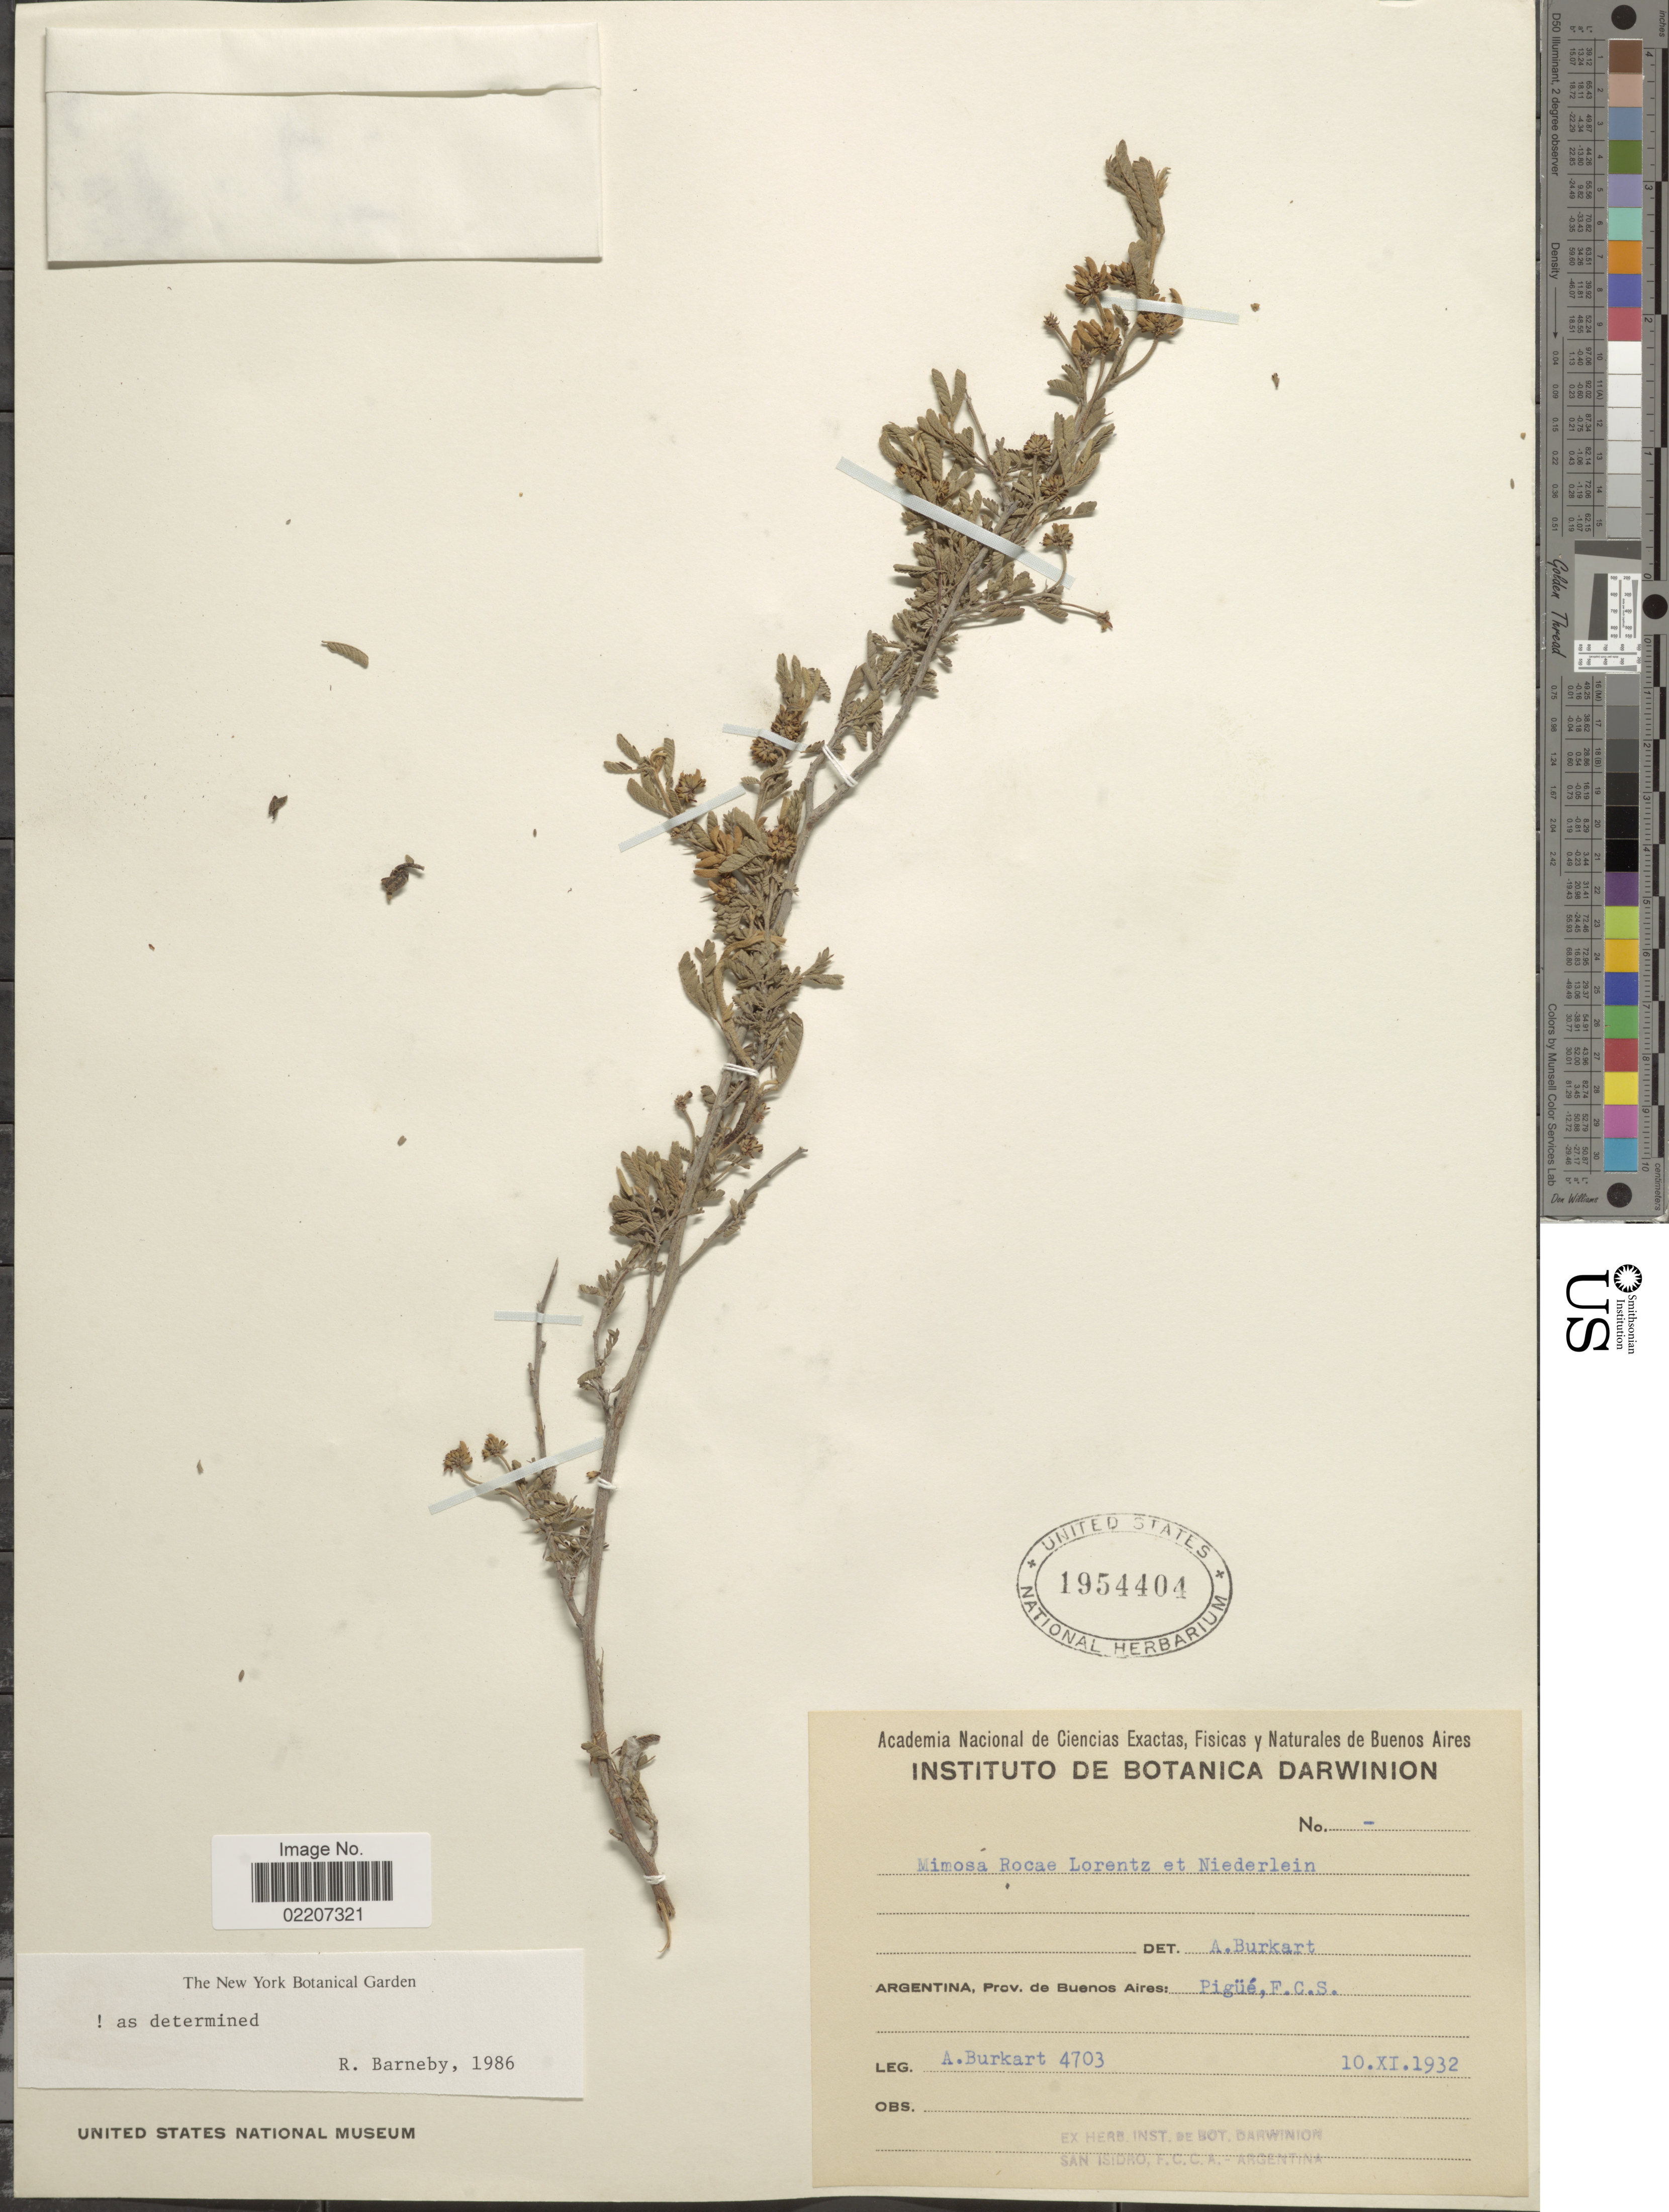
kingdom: Plantae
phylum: Tracheophyta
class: Magnoliopsida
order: Fabales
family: Fabaceae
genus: Mimosa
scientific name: Mimosa rocae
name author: Lorentz & Niederl.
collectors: A. E. Burkart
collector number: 4703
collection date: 1932-11-10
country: Argentina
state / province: Buenos Aires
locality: Argentina, Prov. de Buenos Aires: Pigue, F.C.S.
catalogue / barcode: US 1954404